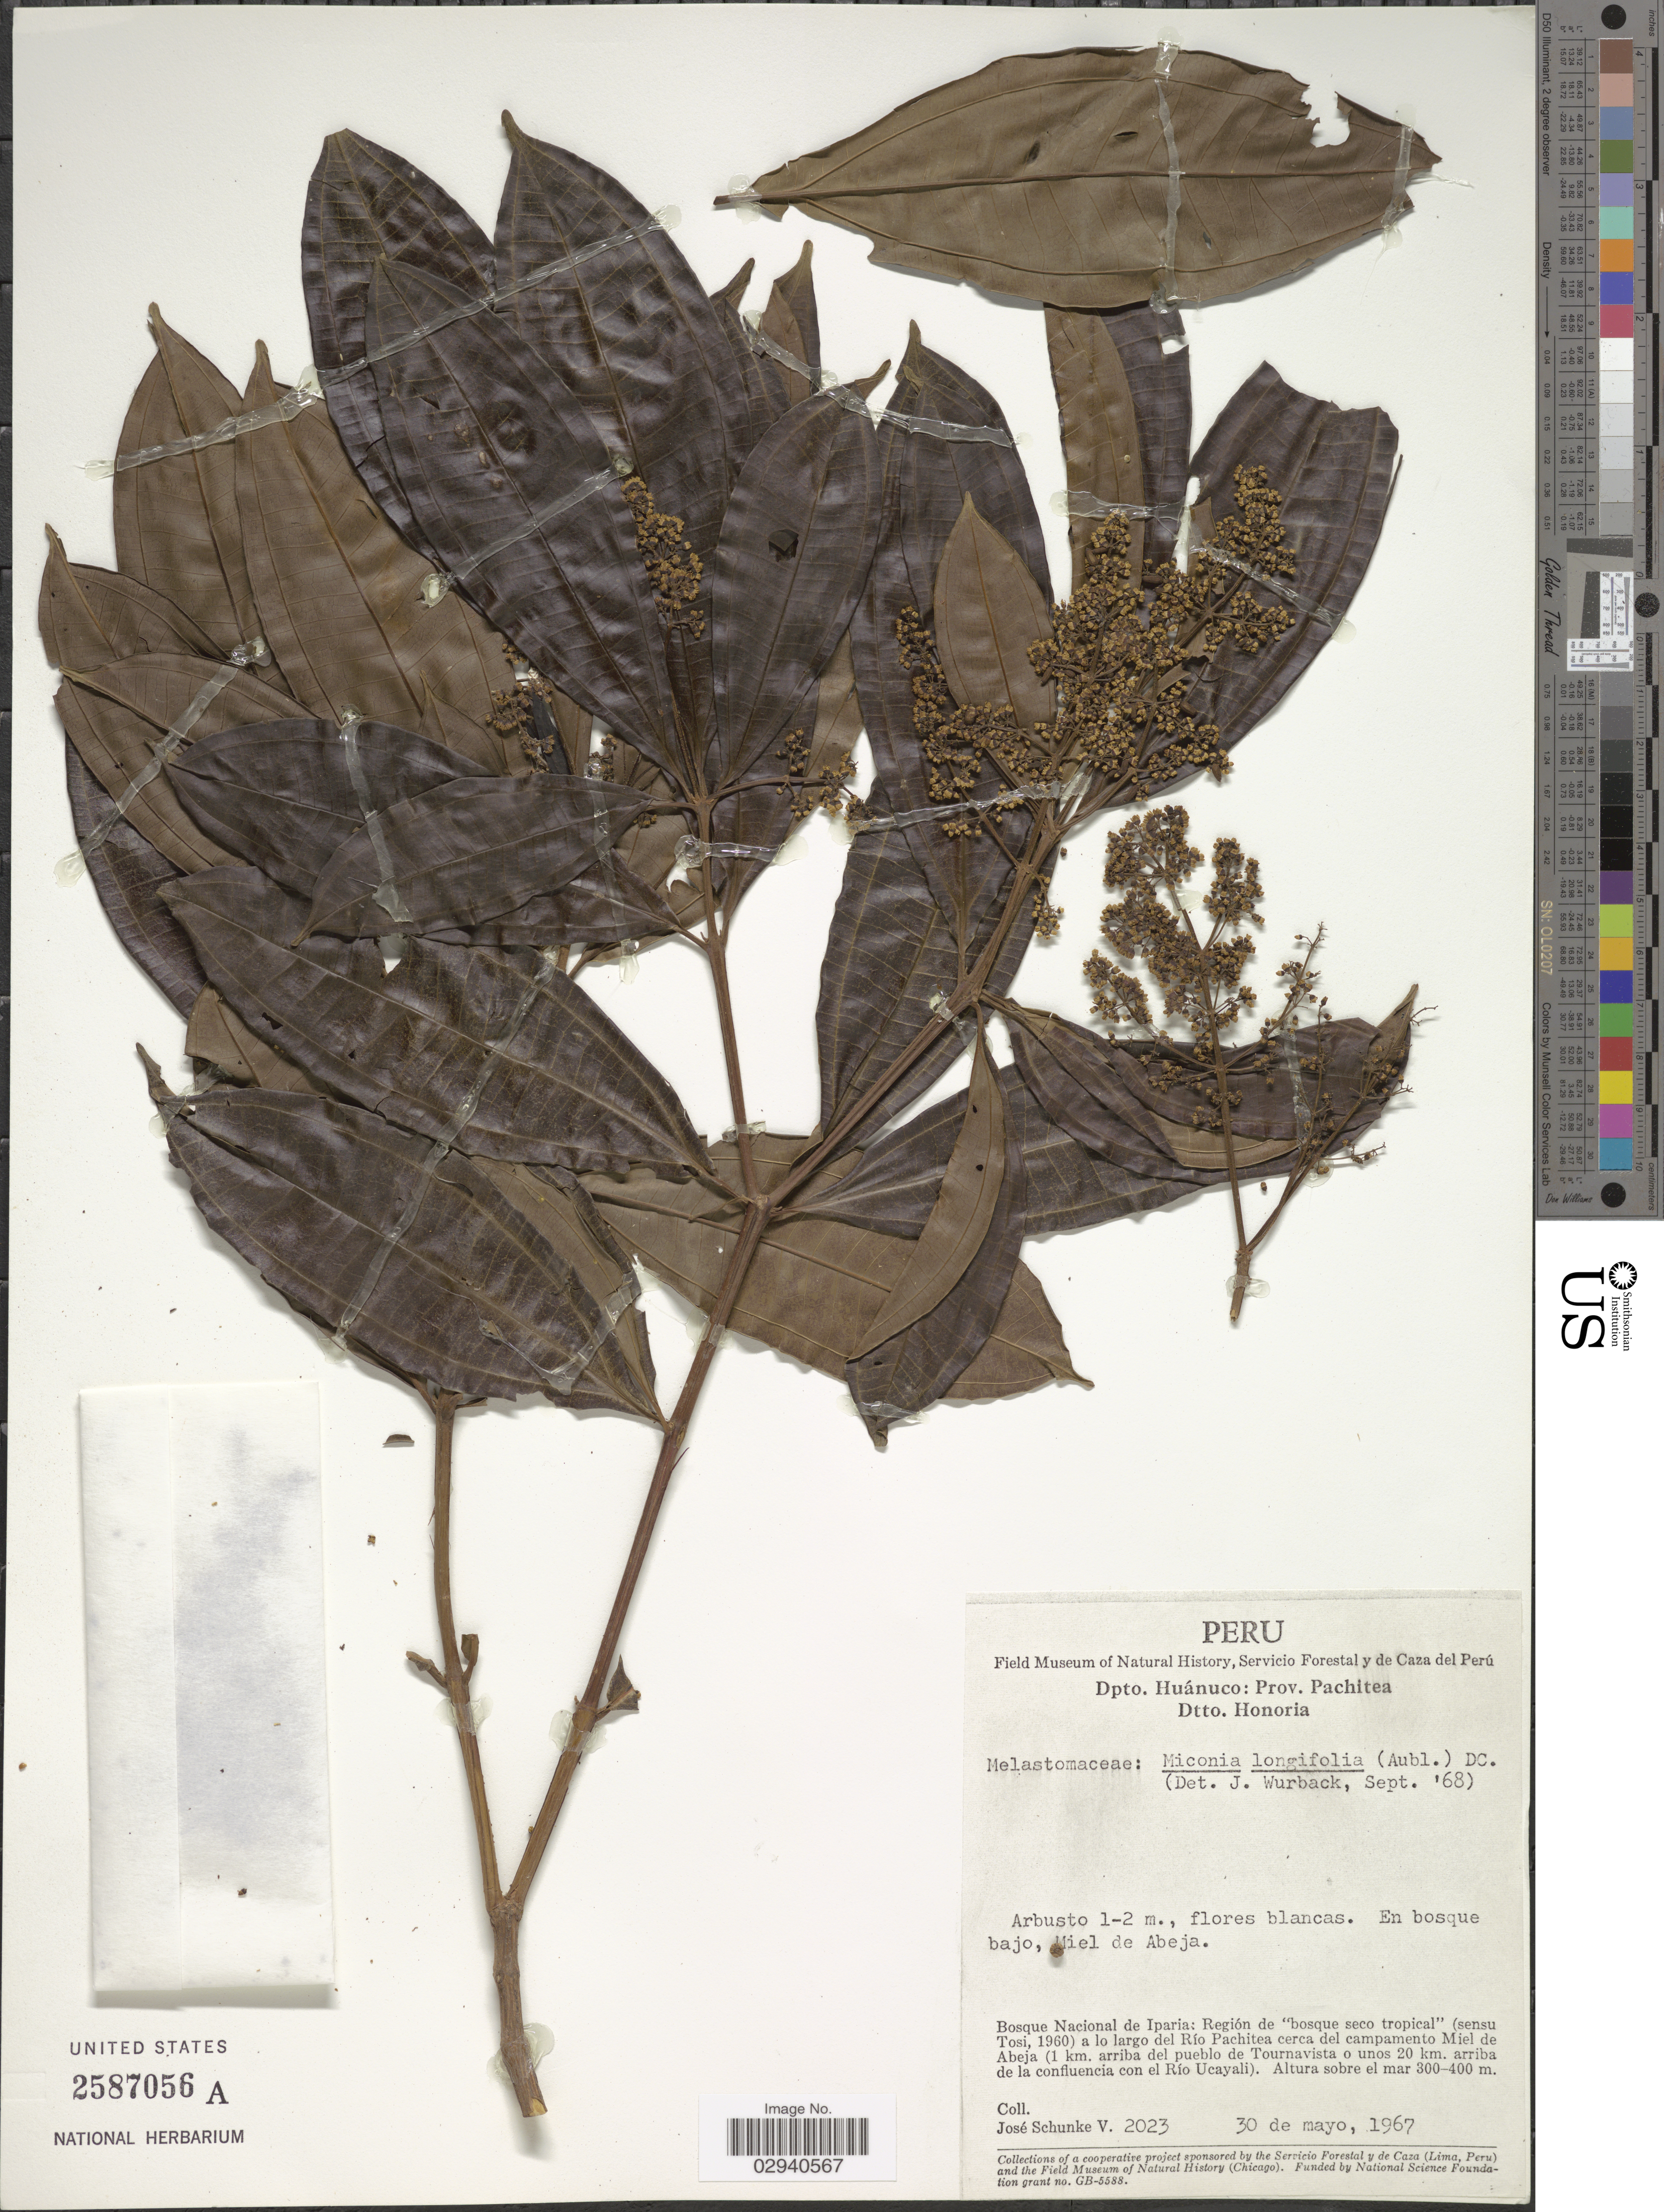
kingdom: Plantae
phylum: Tracheophyta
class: Magnoliopsida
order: Myrtales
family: Melastomataceae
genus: Miconia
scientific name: Miconia longifolia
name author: (Aubl.) DC.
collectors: J. Schunke Vigo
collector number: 2023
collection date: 1967-05-30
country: Peru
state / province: Huánuco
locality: Dpto. Huánuco: Prov. Pachitea. Dtto. Honoria. Bosque Nacional de Iparia: Región de "bosque seco tropical" a lo largo del Río Pachitea cerca del campamento Miel de Abeja (1 km. arriba del pueblo de Tournavista o unos 20 km. arriba de la confluencia con el Río Ucayali).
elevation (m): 300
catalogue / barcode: US 2587056A